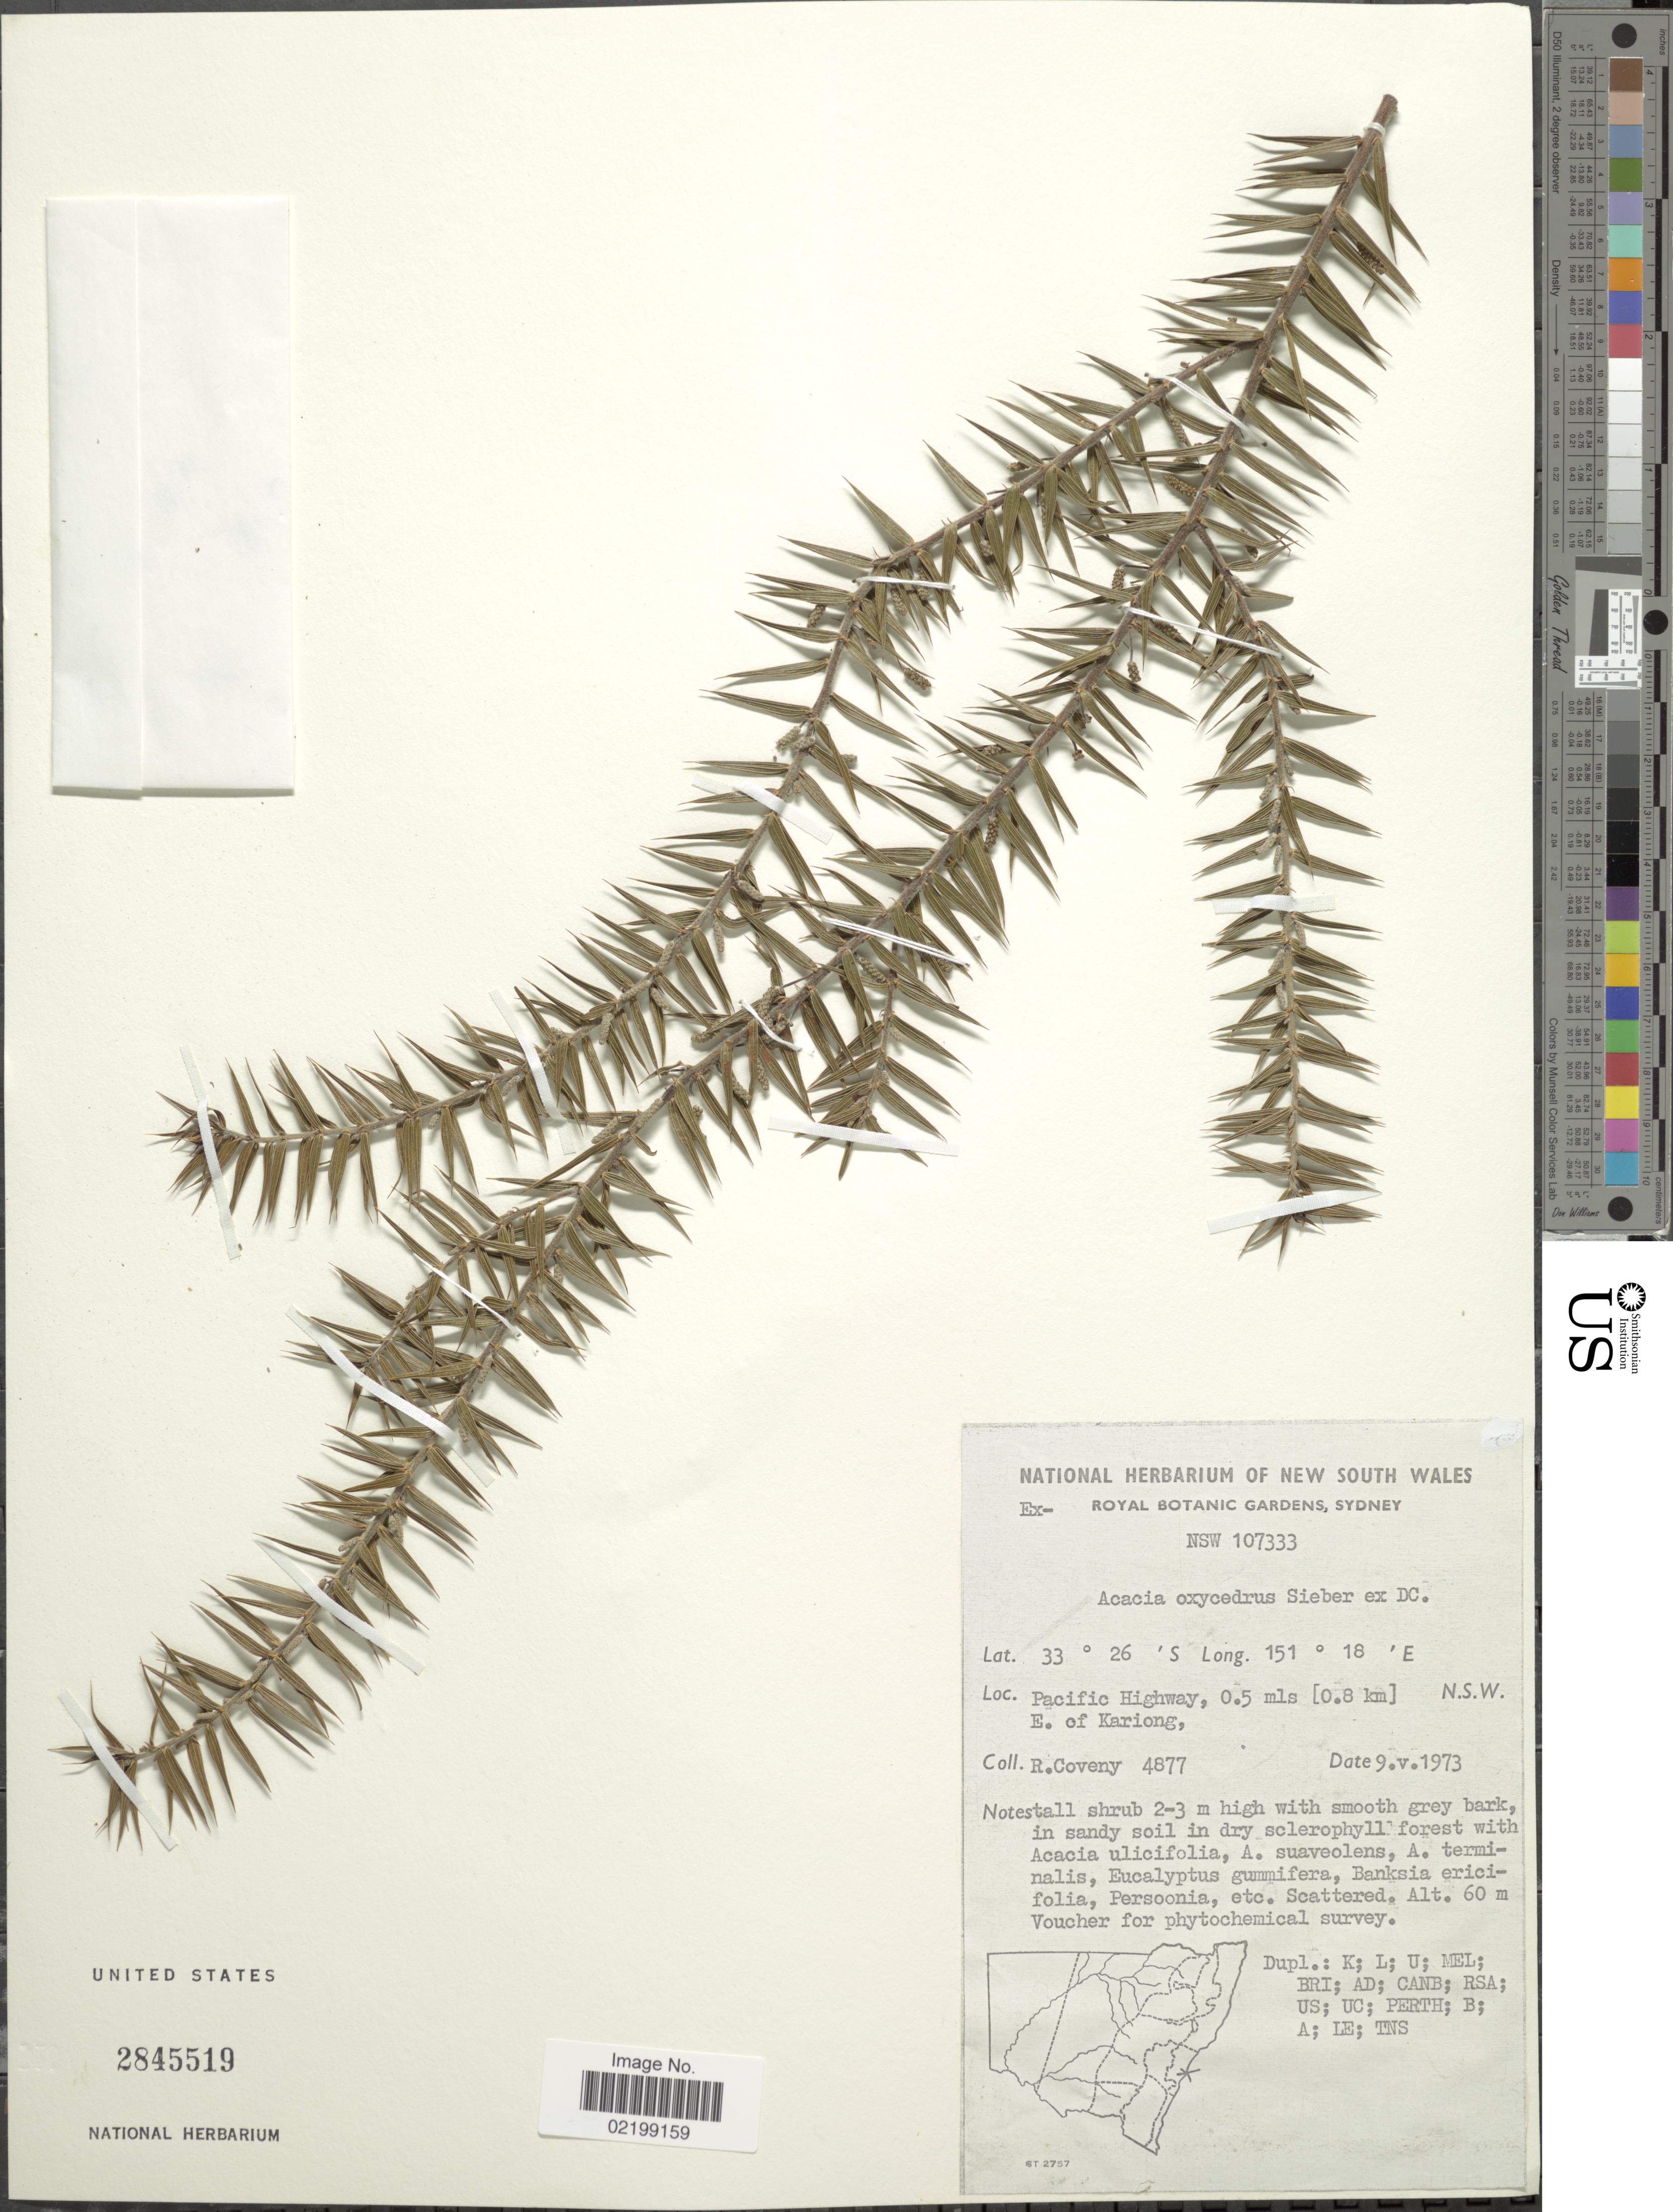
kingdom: Plantae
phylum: Tracheophyta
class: Magnoliopsida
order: Fabales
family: Fabaceae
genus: Acacia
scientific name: Acacia oxycedrus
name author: Sieber ex DC.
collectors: R. Coveny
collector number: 4877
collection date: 1973-05-09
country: Australia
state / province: New South Wales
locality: Pacific Highway, 0.5 mls (0.8 km) E. of Kariong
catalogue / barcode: US 2845519